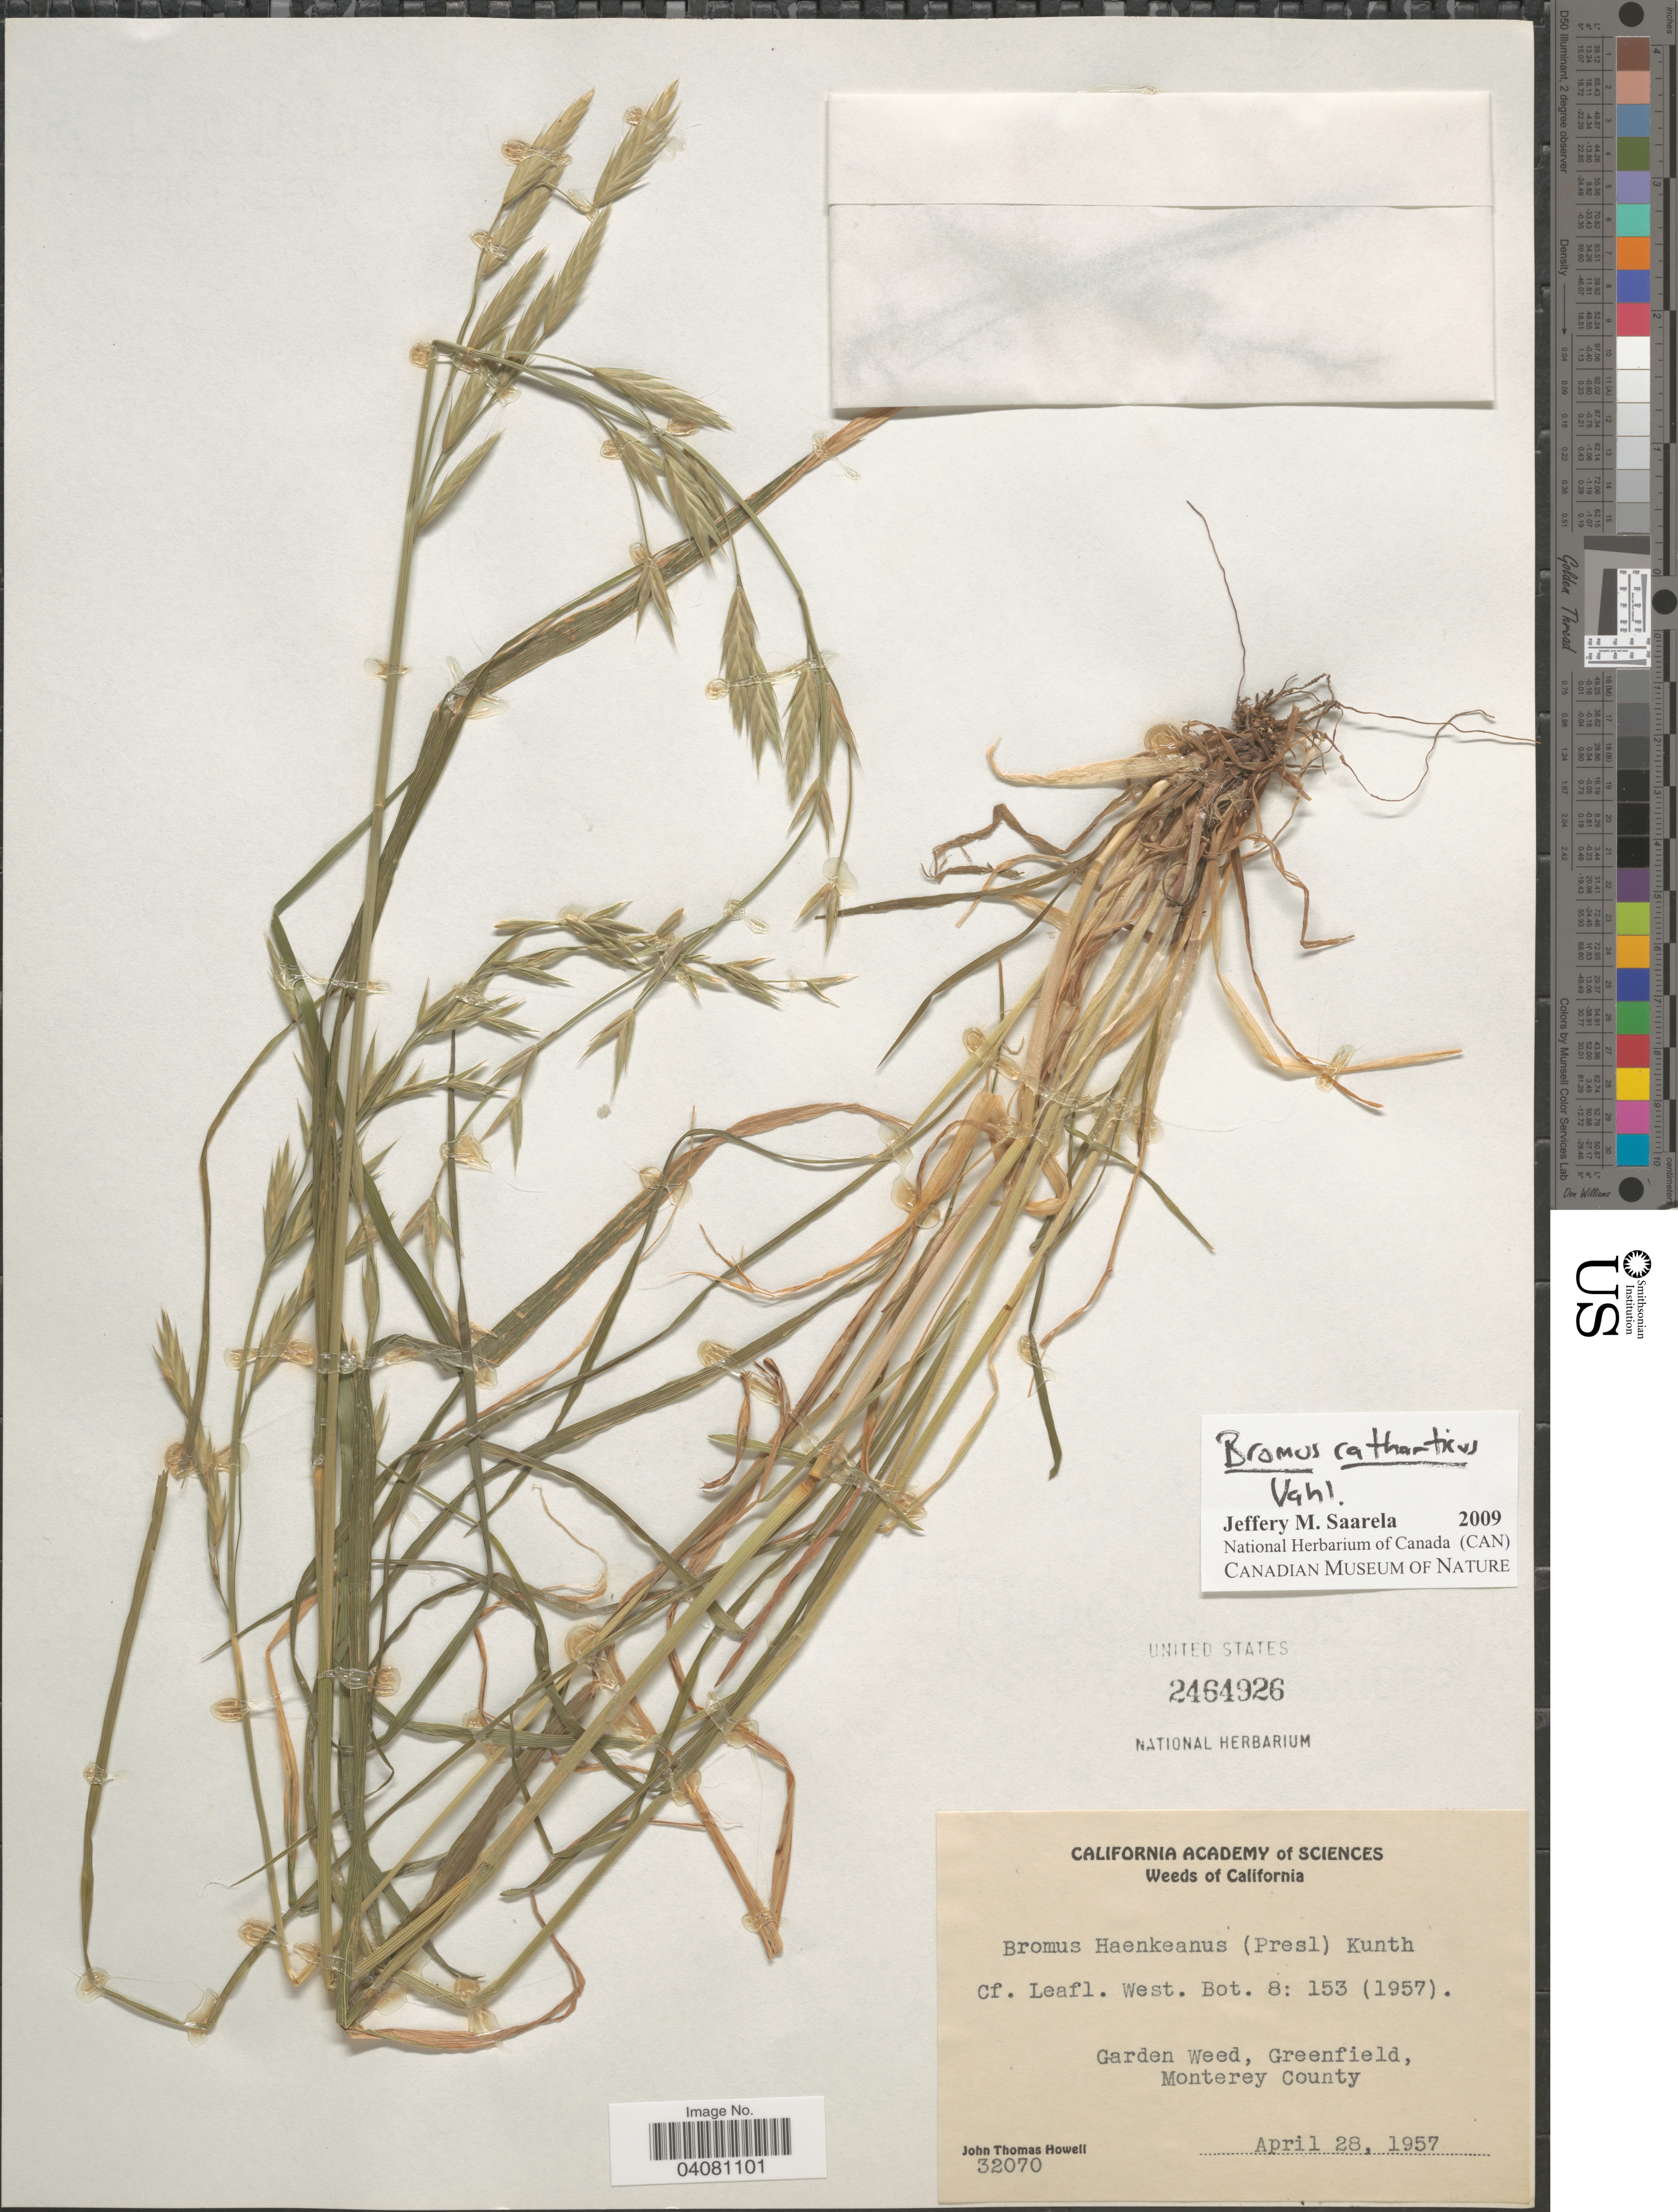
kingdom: Plantae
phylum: Tracheophyta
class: Liliopsida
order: Poales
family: Poaceae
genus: Bromus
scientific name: Bromus catharticus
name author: Vahl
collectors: J. T. Howell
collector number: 32070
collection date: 1957-04-28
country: United States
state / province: California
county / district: Monterey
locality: Garden Weed, Greenfield, Monterey County.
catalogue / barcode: US 2464926